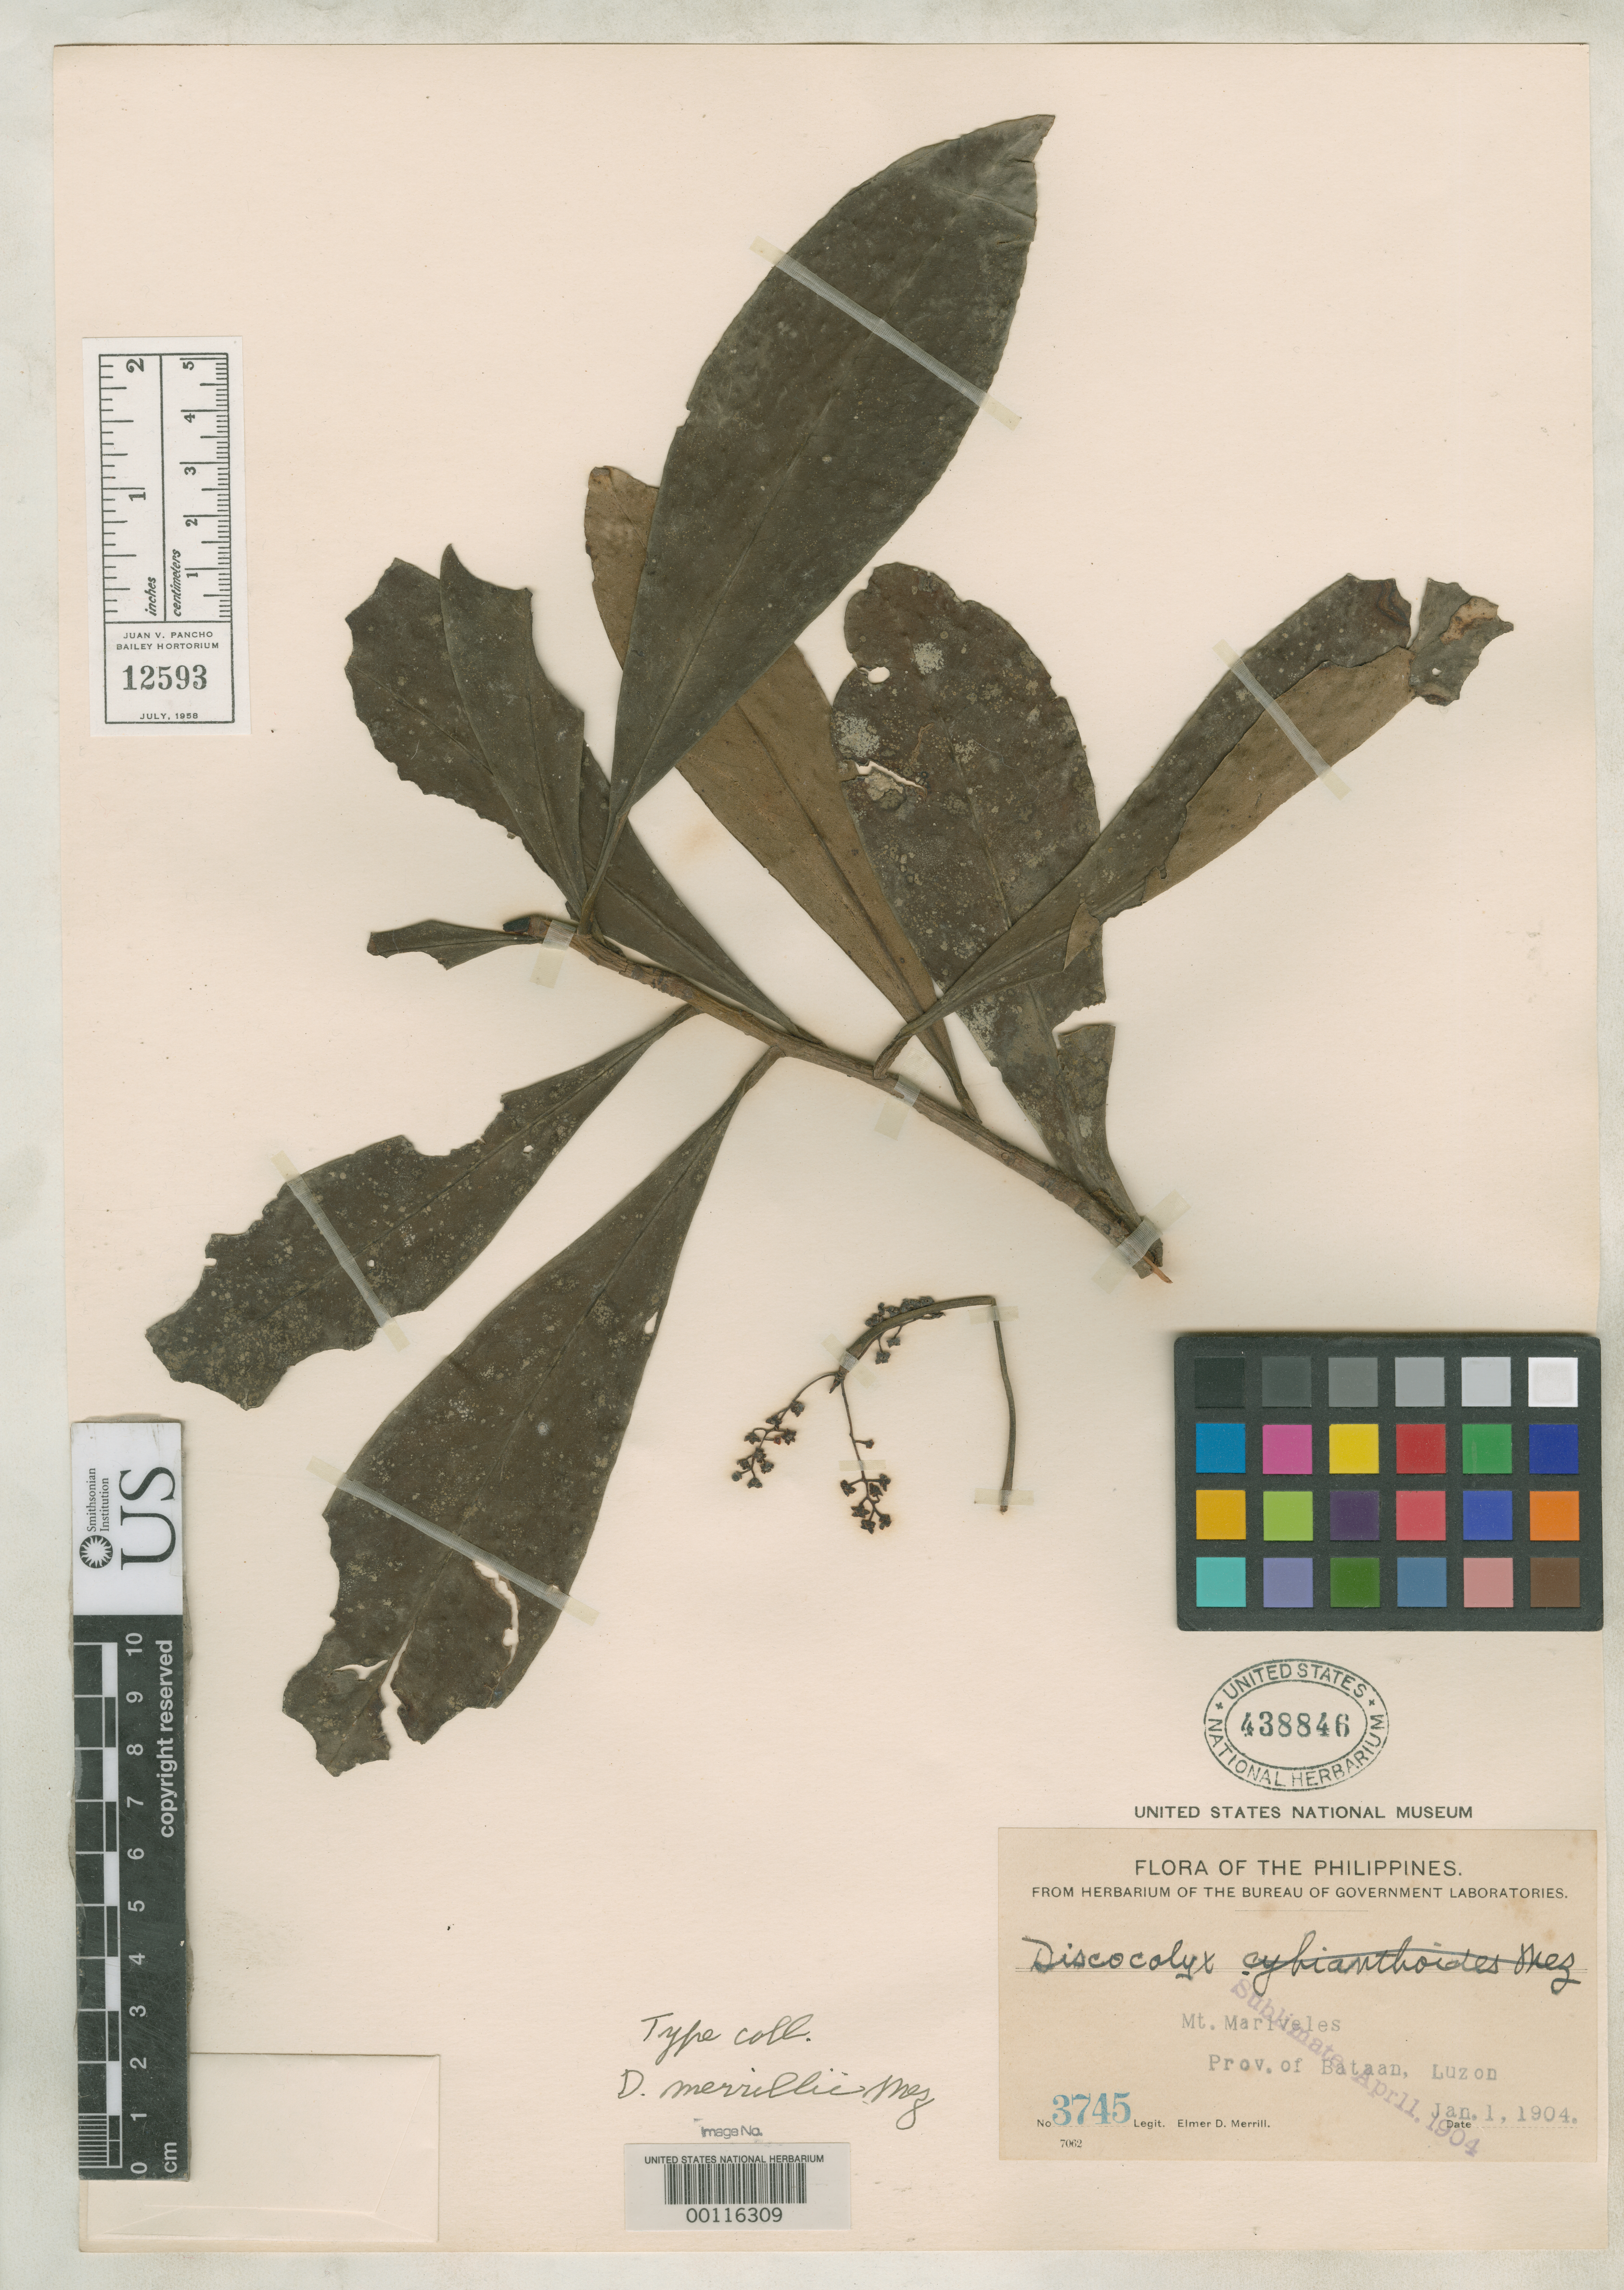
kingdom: Plantae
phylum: Tracheophyta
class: Magnoliopsida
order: Ericales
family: Primulaceae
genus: Discocalyx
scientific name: Discocalyx merrillii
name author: Mez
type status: Syntype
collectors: E. D. Merrill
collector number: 3745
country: Philippines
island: Luzon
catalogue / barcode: US 438846